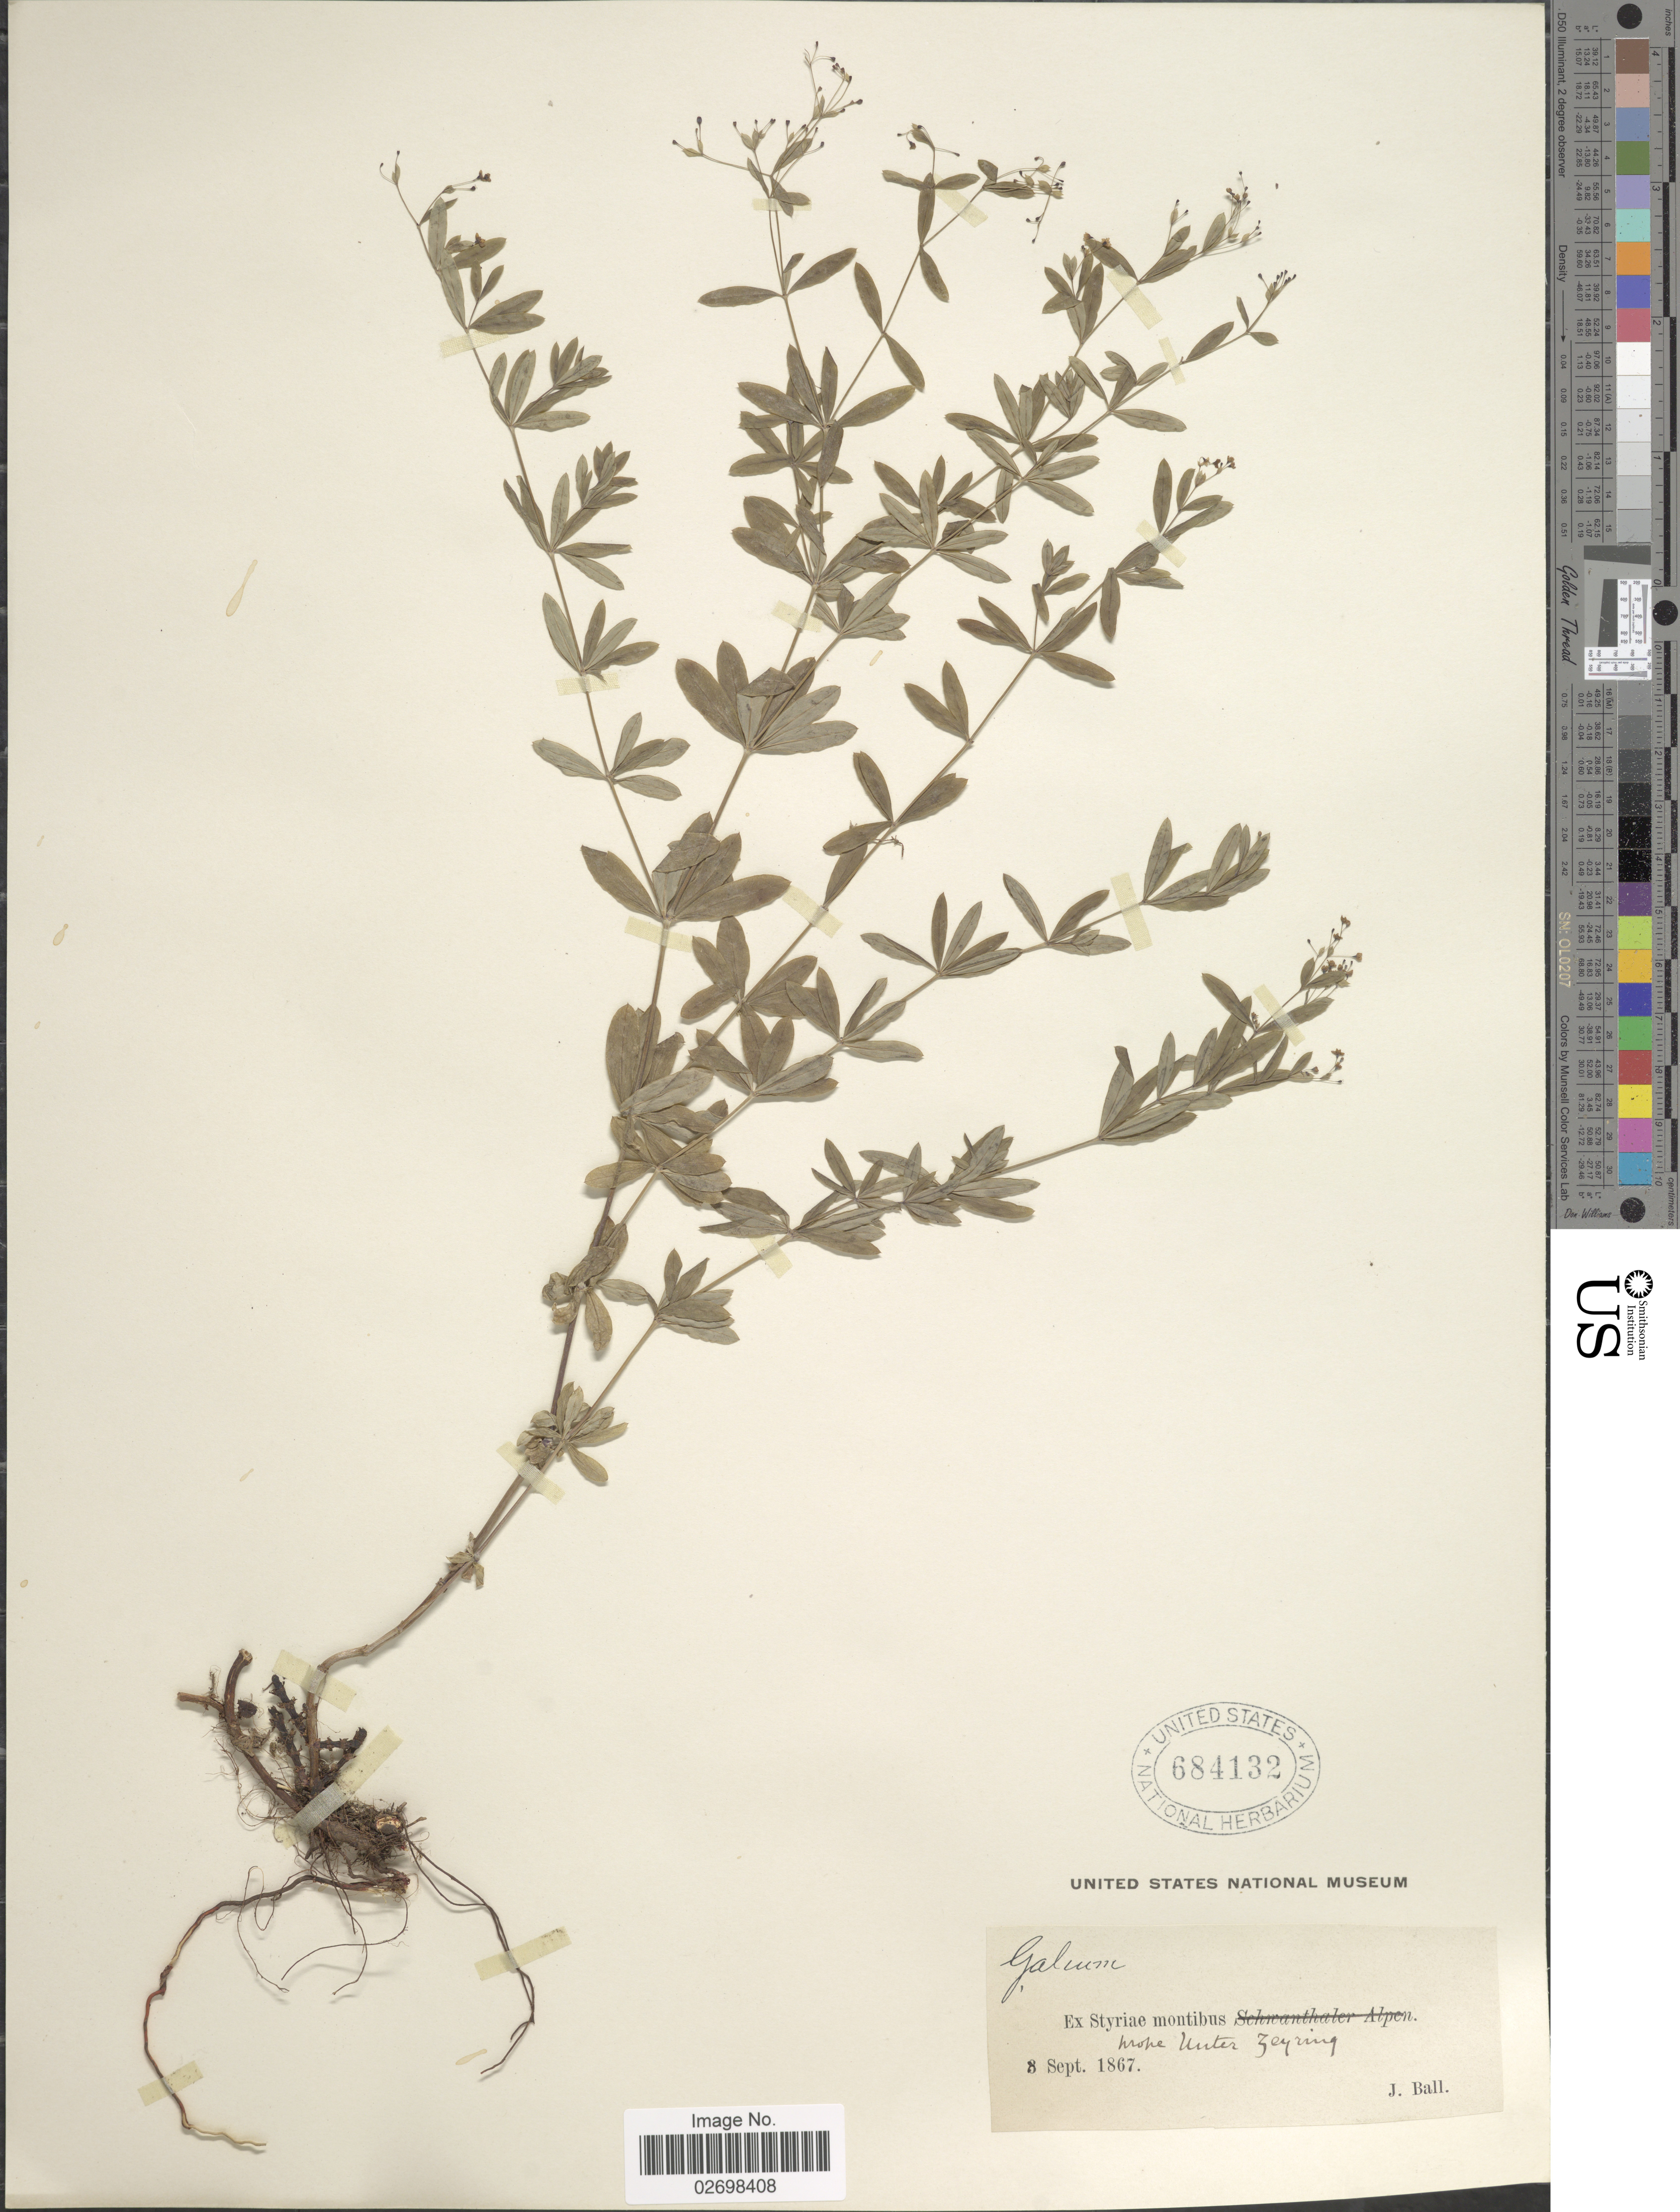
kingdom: Plantae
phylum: Tracheophyta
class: Magnoliopsida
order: Gentianales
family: Rubiaceae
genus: Galium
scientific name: Galium sp.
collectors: J. Ball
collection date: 1867-09-08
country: Austria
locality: Ex Styriae montibus, prope Unter Zeyring [Seyring]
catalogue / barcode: US 684132